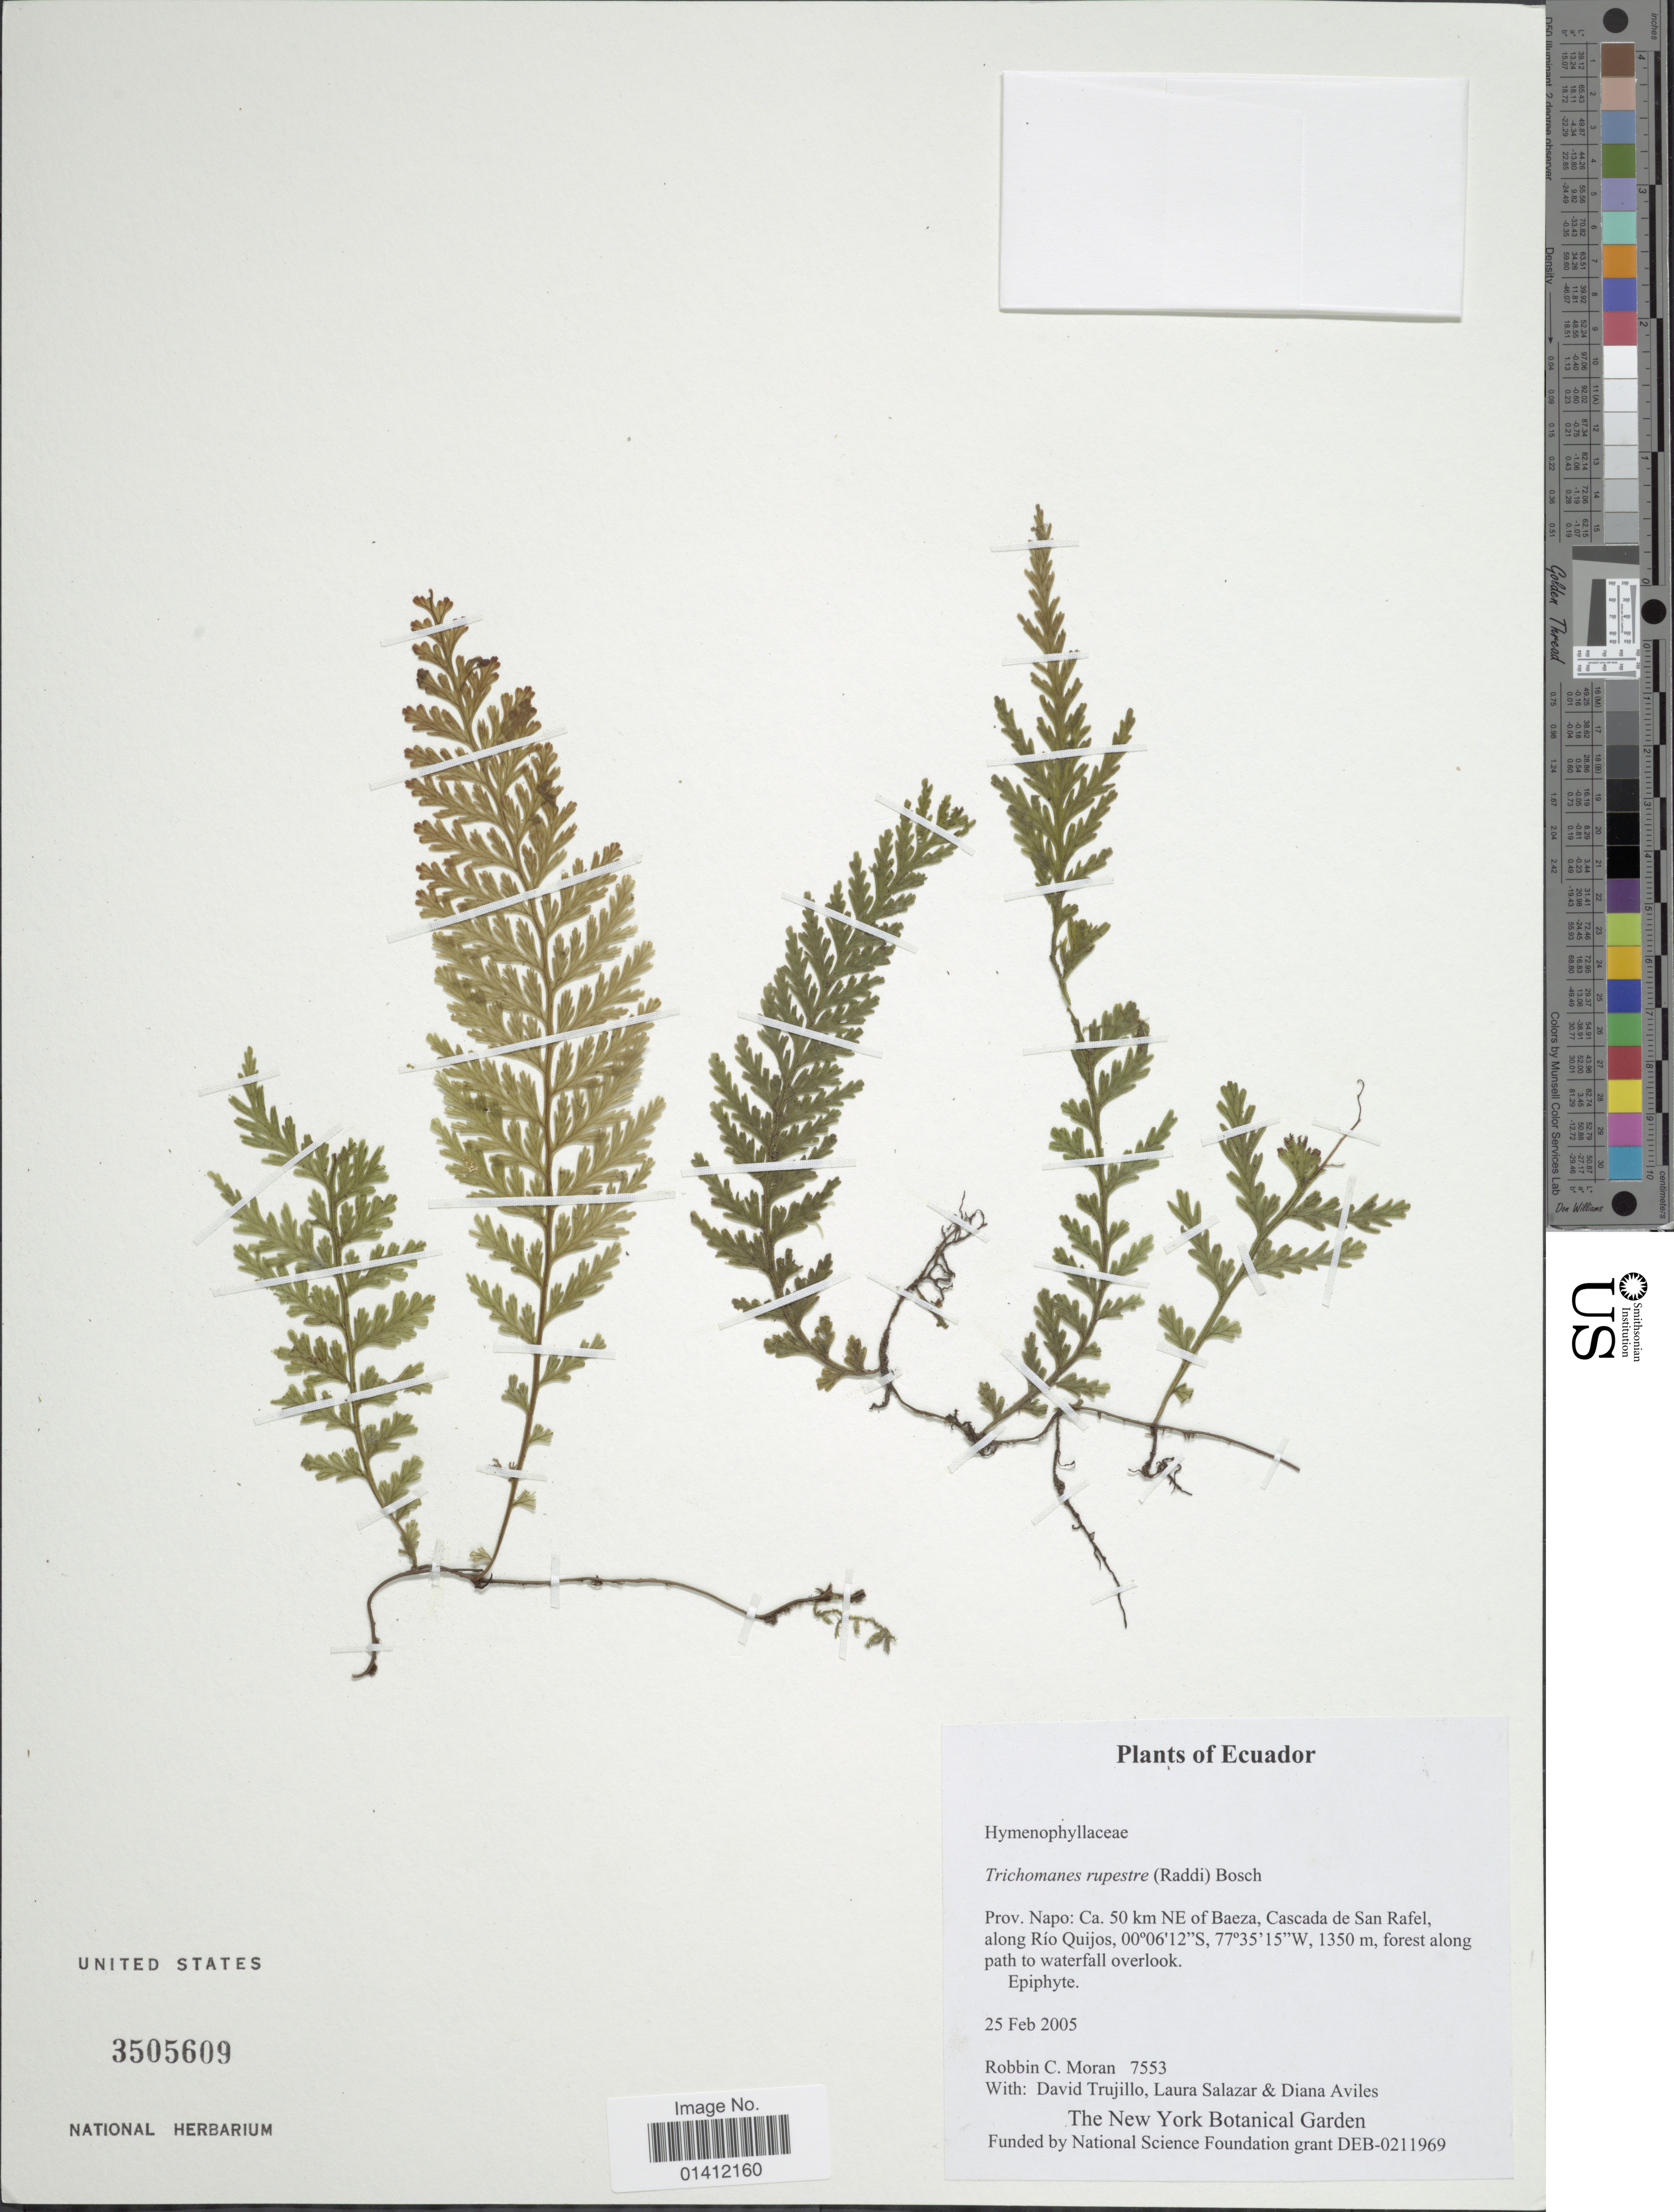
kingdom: Plantae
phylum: Tracheophyta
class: Polypodiopsida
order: Hymenophyllales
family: Hymenophyllaceae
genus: Vandenboschia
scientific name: Vandenboschia rupestris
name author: (Raddi) Ebihara & K. Iwats.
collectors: R. C. Moran, D. Trujillo, L. Salazar & D. Aviles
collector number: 7553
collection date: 2005-02-25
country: Ecuador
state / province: Napo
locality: Ca. 50 km NE of Baeza, Cascada de San Rafel, along Rio Quijos, forest along path to waterfall overlook.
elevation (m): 1350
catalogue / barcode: US 3505609